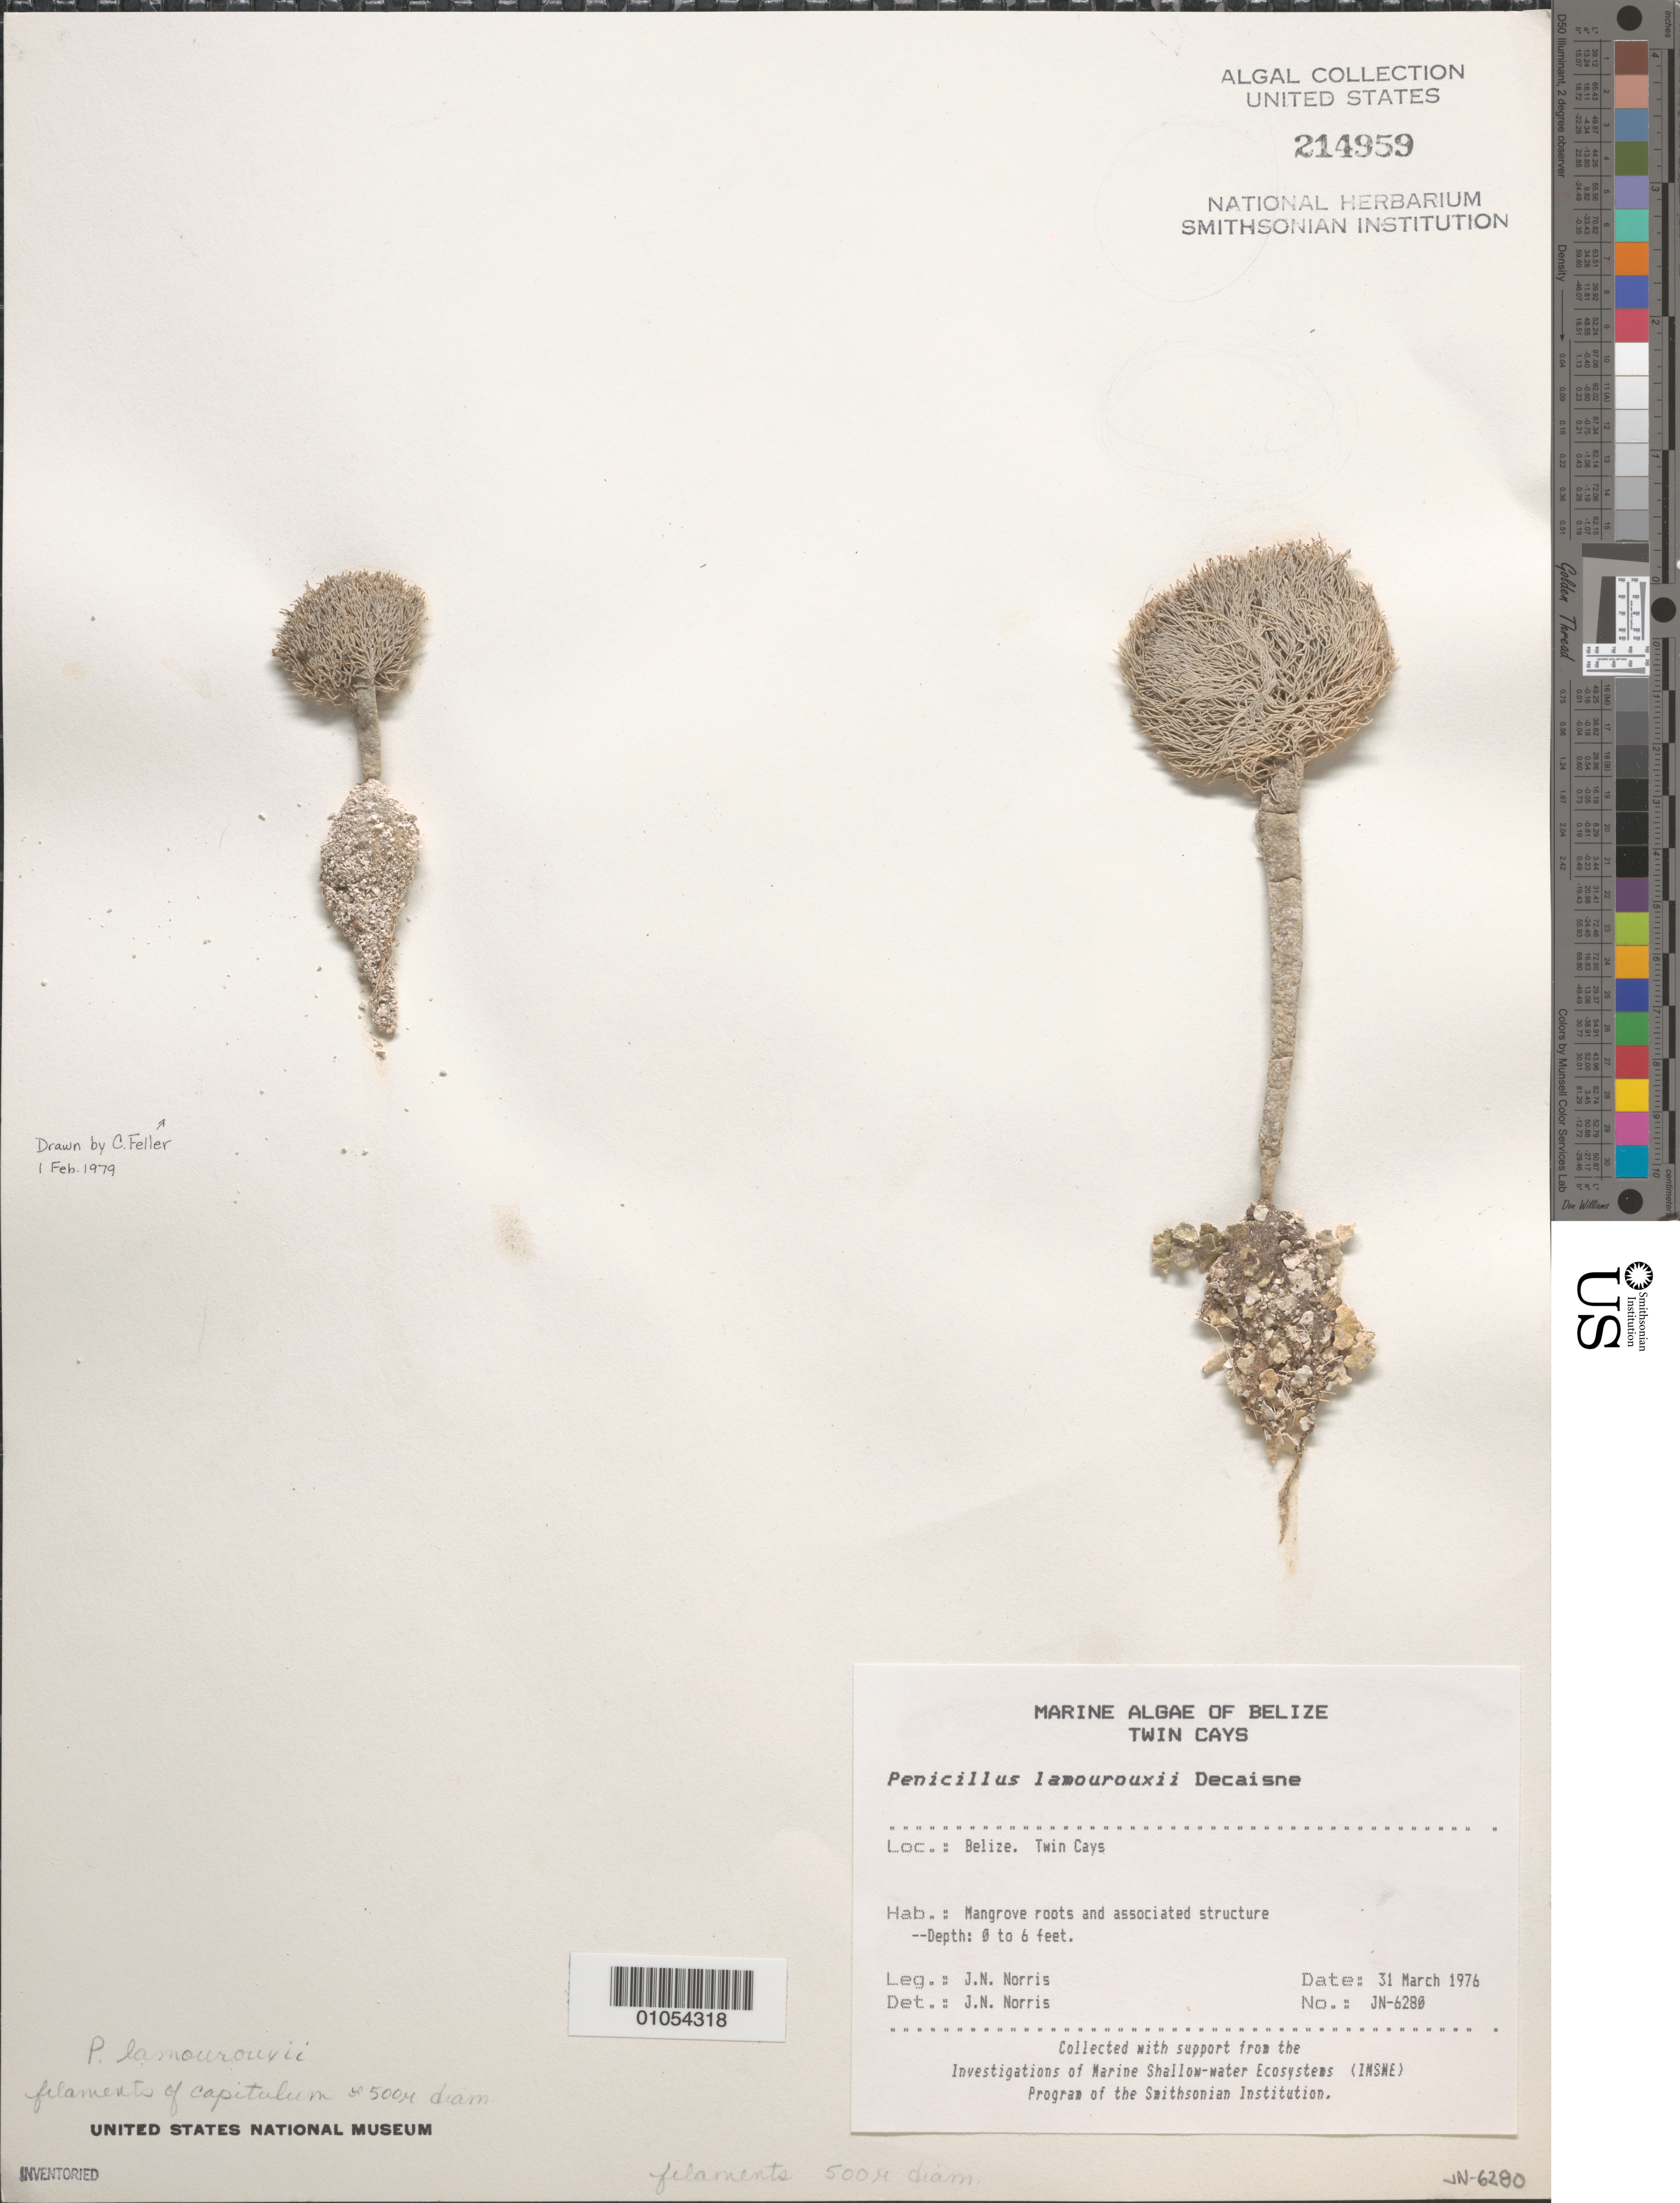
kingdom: Plantae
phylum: Chlorophyta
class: Ulvophyceae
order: Bryopsidales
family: Udoteaceae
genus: Penicillus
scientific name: Penicillus lamourouxii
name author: Decne.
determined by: Norris, James N.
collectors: J. N. Norris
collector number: JN-6280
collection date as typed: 31 Mar 1976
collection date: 1976-03-31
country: Belize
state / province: Stann Creek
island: Twin Cays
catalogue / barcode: US 214959